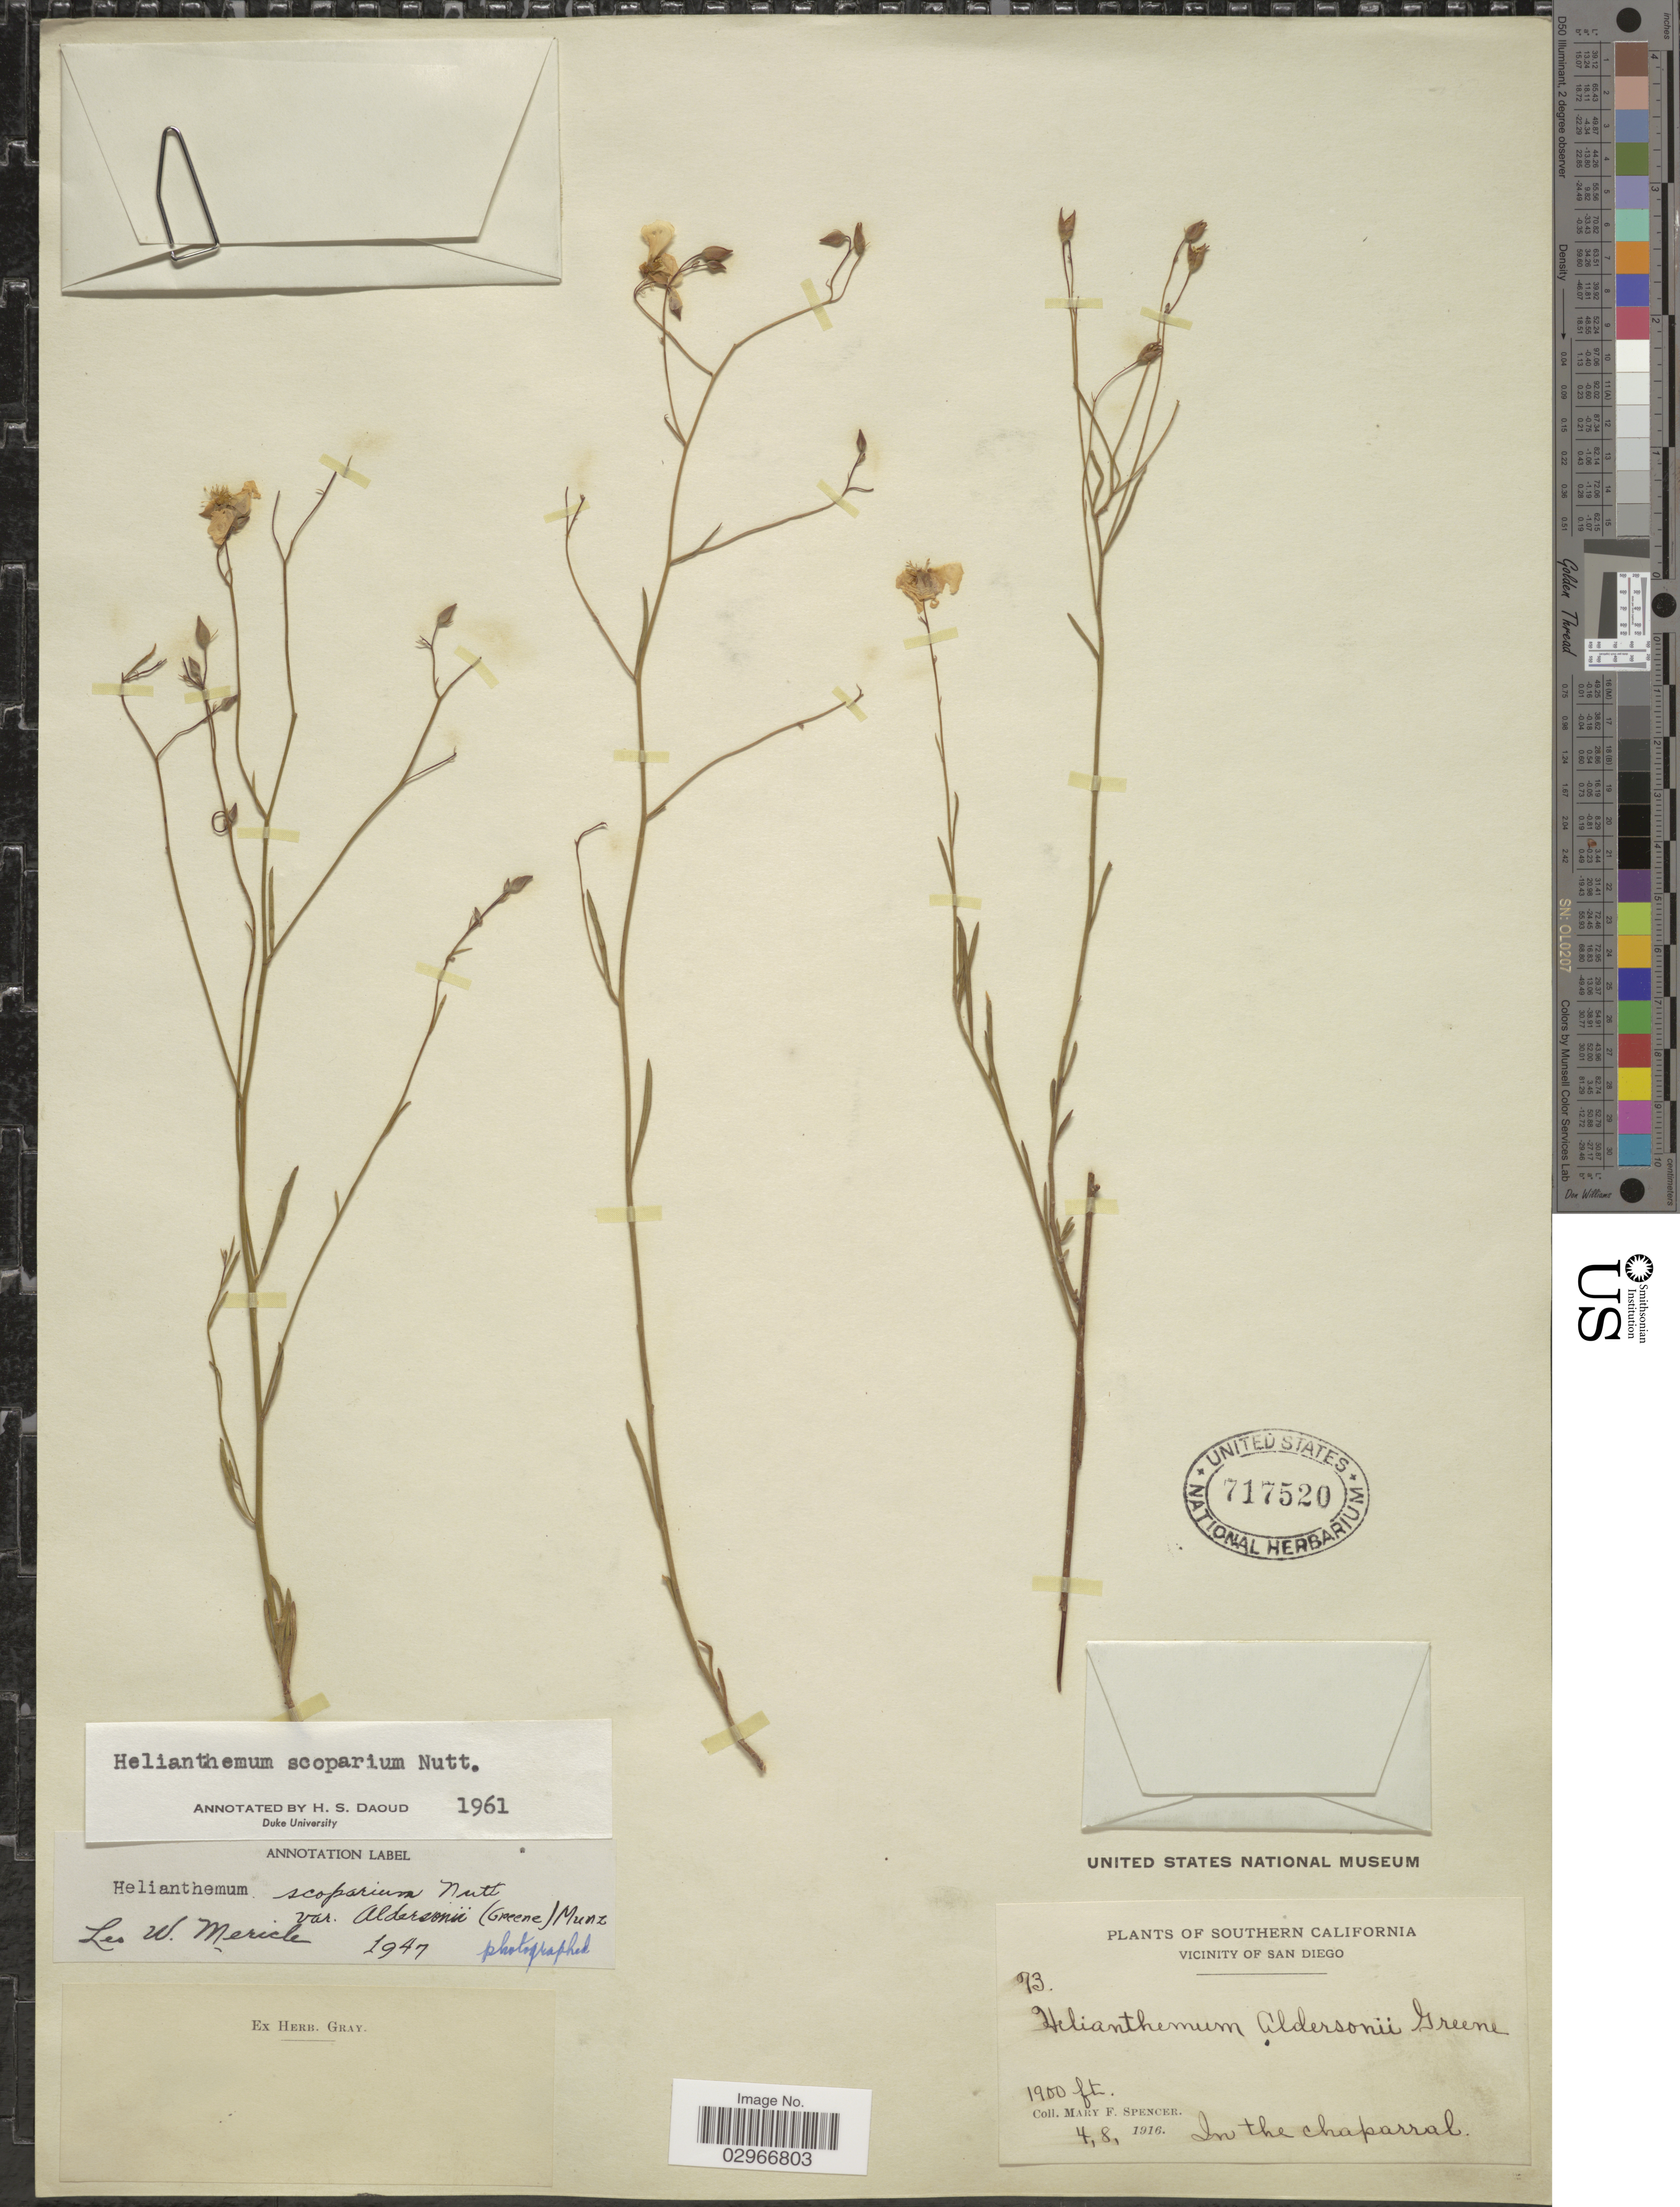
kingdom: Plantae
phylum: Tracheophyta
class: Magnoliopsida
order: Malvales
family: Cistaceae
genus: Helianthemum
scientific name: Helianthemum scoparium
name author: Nutt. ex Torr. & A. Gray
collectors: M. Spencer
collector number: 73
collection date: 1916-04-08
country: United States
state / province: California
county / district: San Diego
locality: Southern California. Vicinity of San Diego. In the chaparral.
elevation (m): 579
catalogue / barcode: US 717520